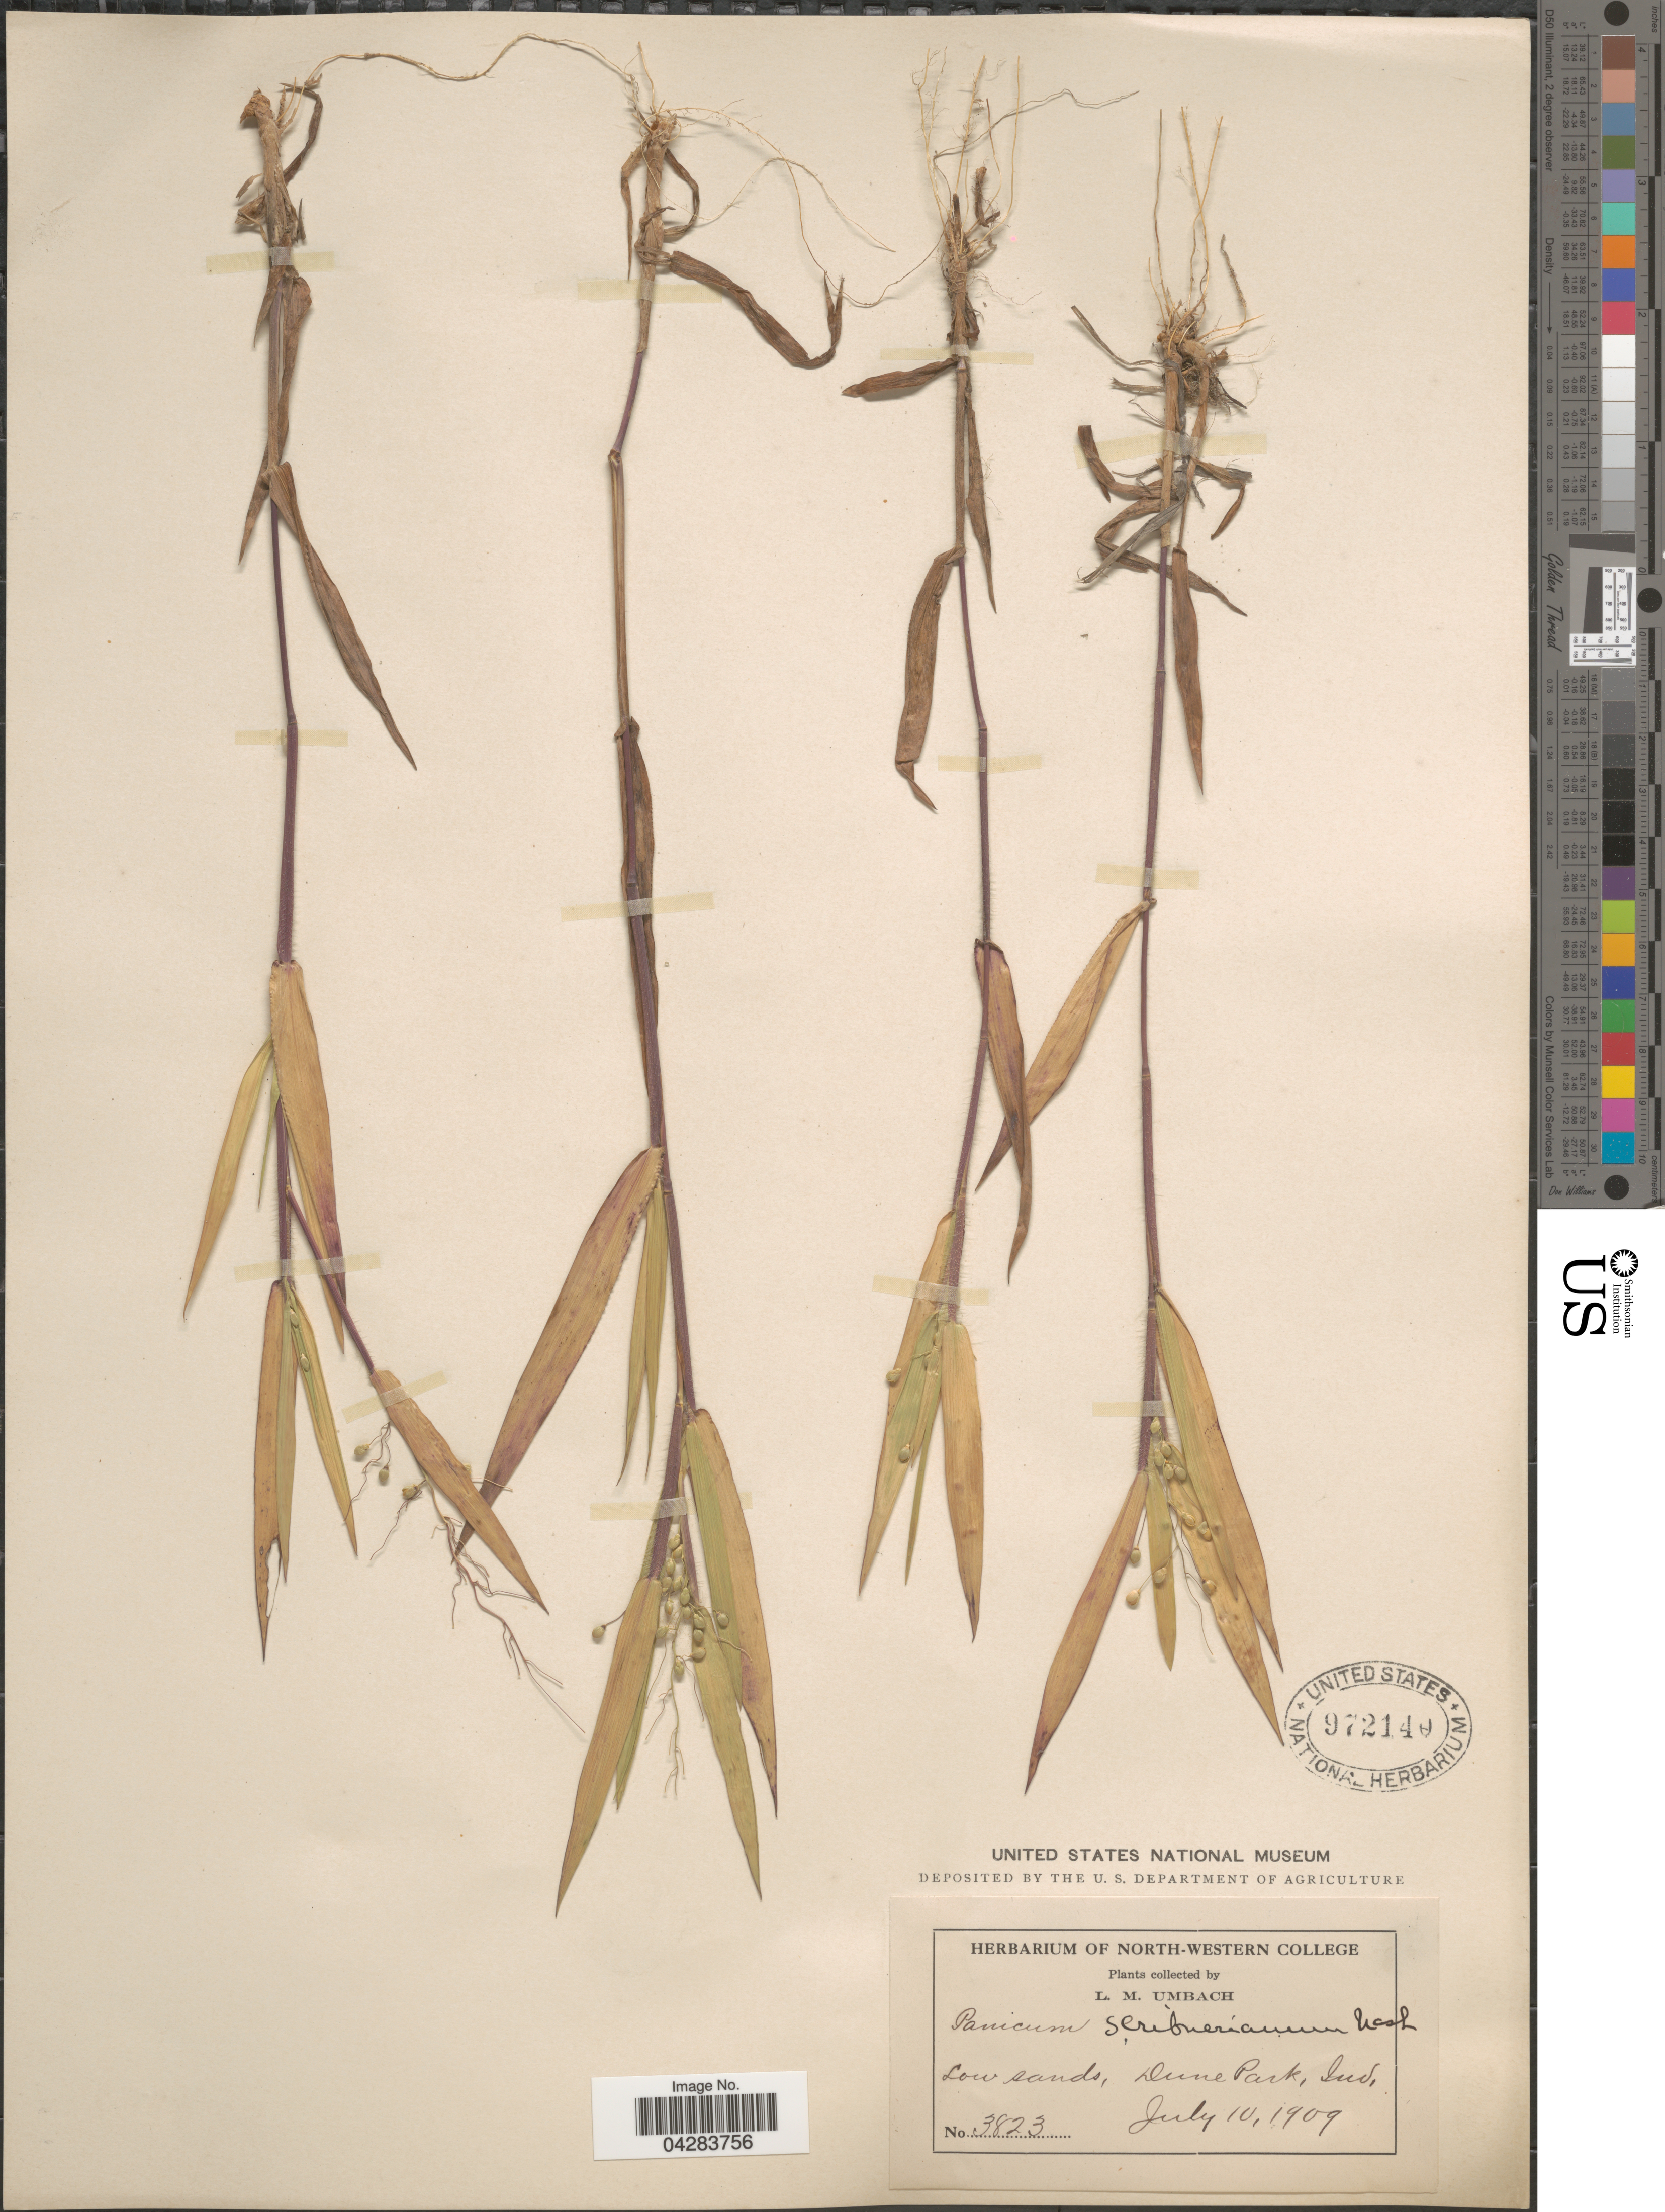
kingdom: Plantae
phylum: Tracheophyta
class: Liliopsida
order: Poales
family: Poaceae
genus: Dichanthelium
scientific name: Dichanthelium oligosanthes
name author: (Schult.) Gould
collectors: L. M. Umbach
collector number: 3823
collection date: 1909-07-10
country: United States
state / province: Indiana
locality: Low sands, Dune Park.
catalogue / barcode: US 972140